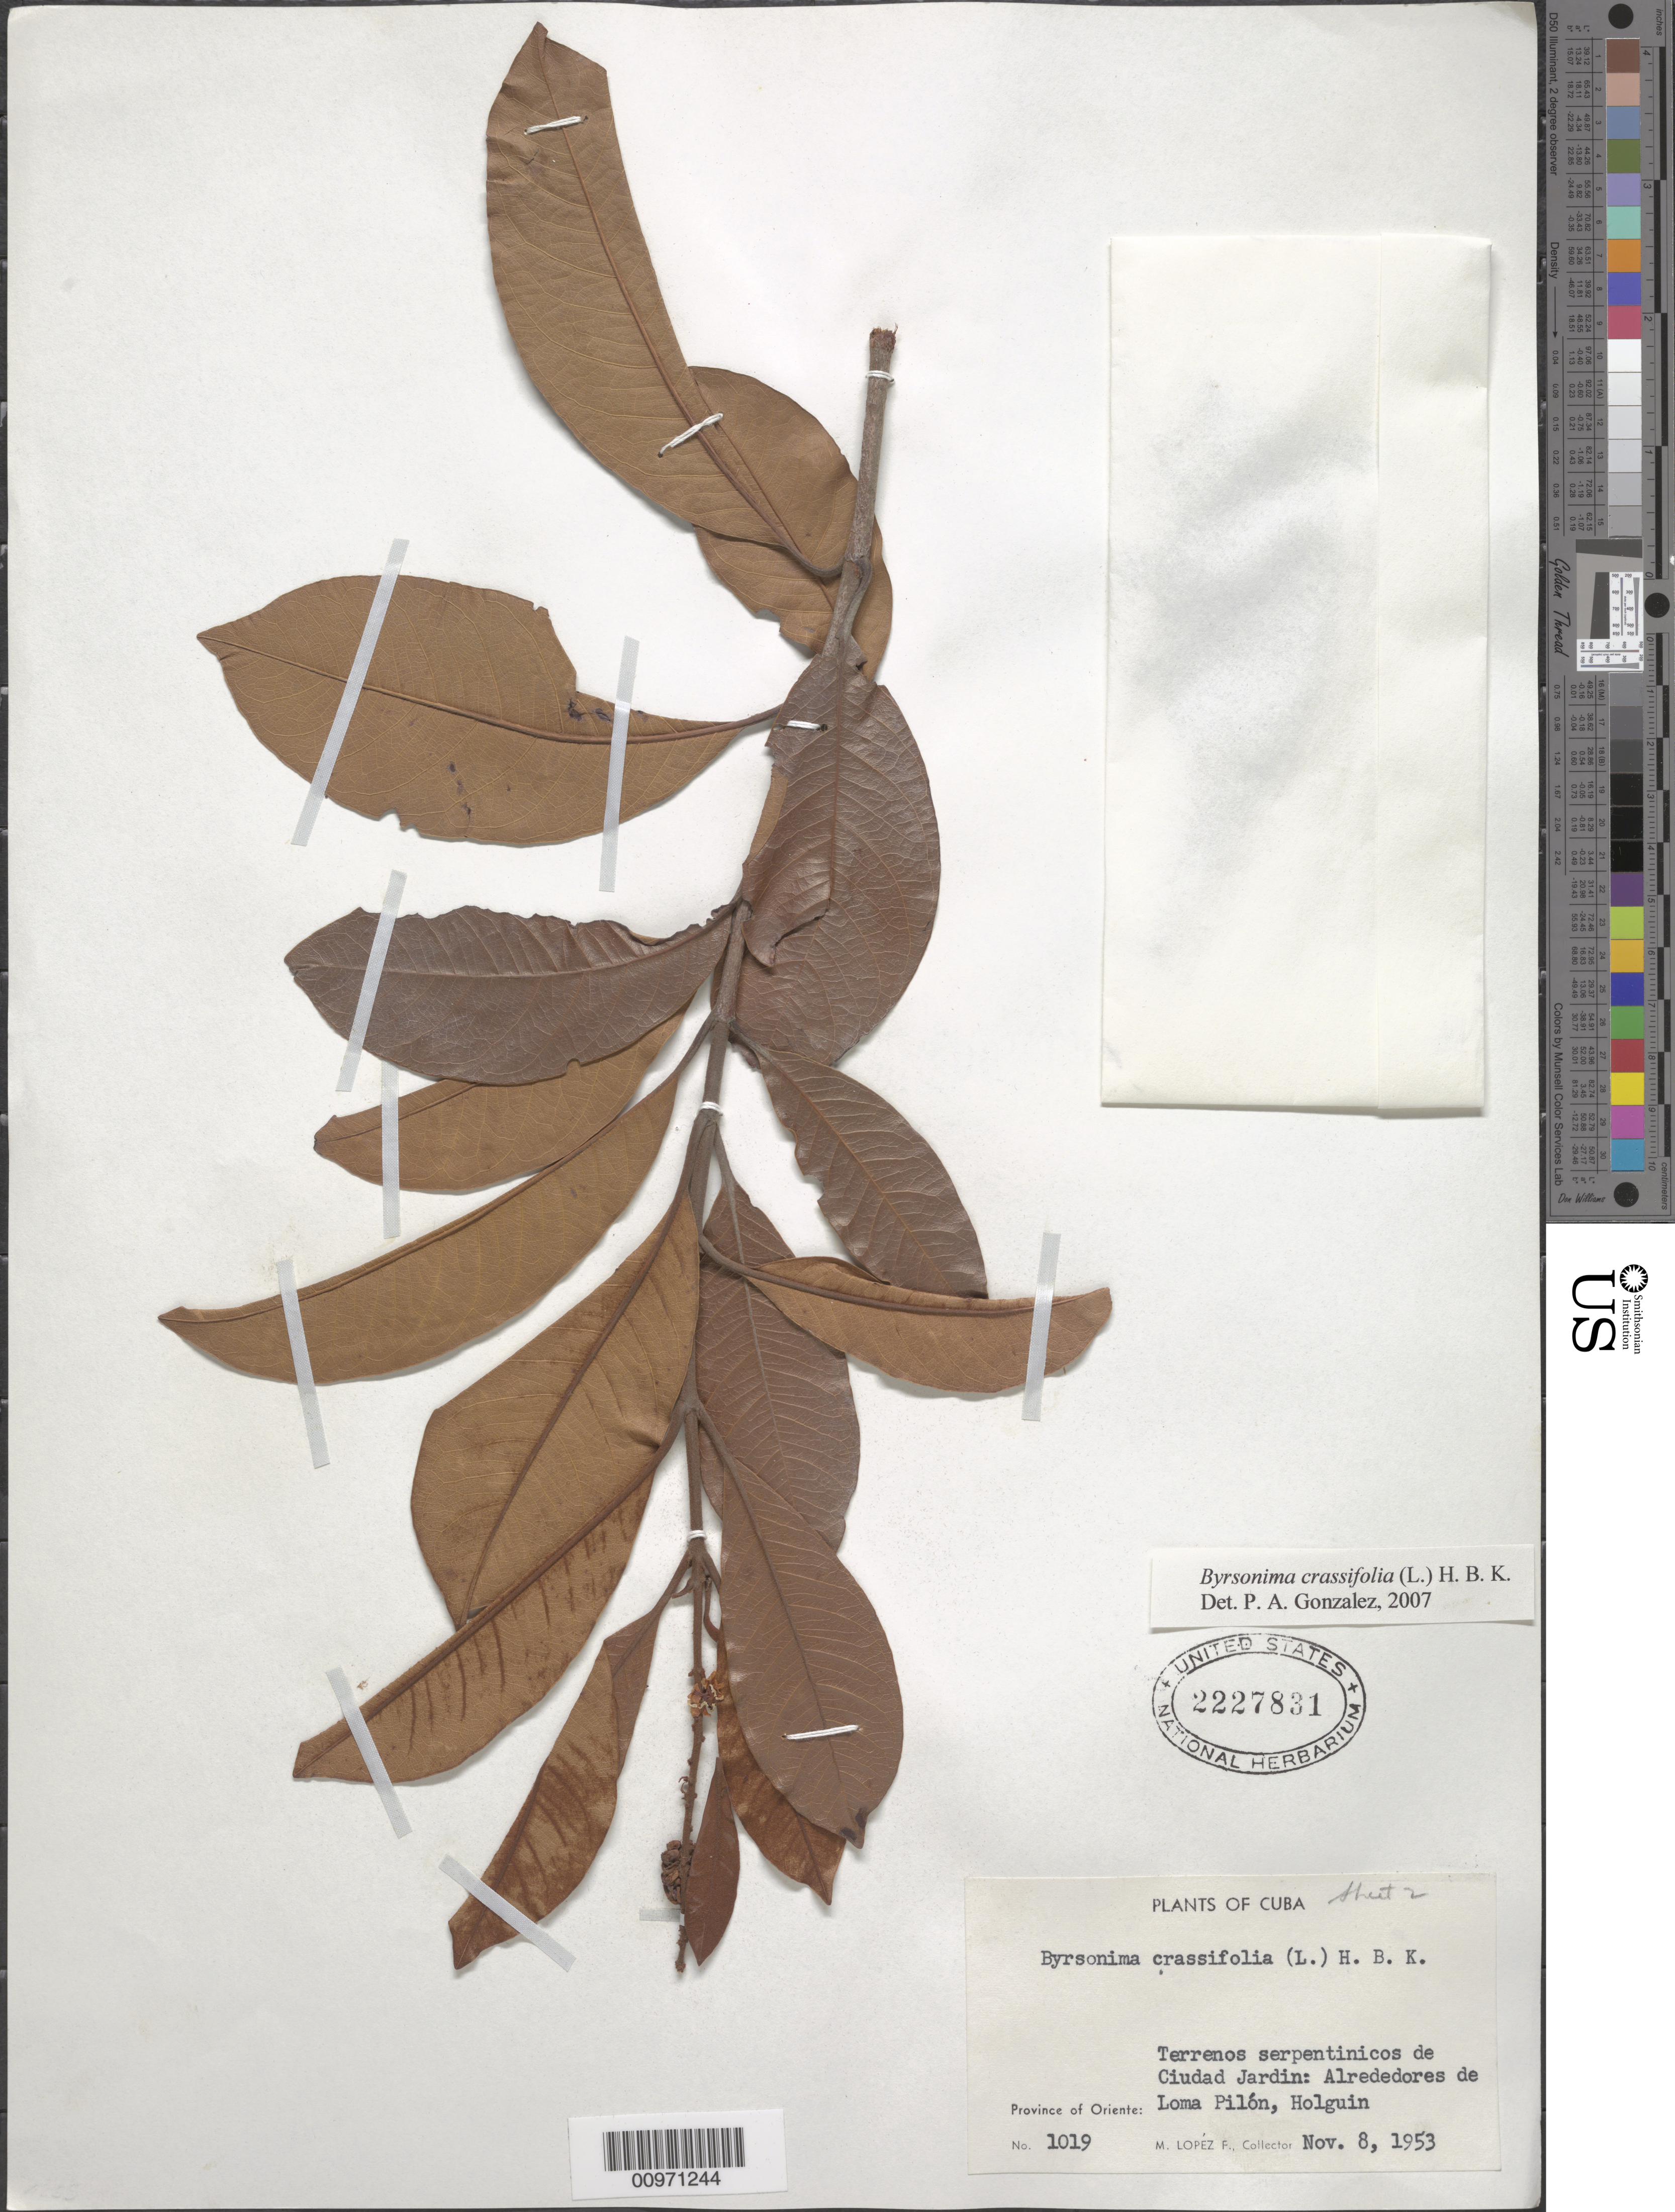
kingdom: Plantae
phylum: Tracheophyta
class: Magnoliopsida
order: Malpighiales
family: Malpighiaceae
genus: Byrsonima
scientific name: Byrsonima crassifolia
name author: (L.) Kunth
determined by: González, P. A.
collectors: M. López Figueiras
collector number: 1019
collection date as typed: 08 Nov 1953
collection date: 1953-11-08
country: Cuba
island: Cuba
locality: Ciudad Jardin, Loma Pilón, Holguin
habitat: Terrenos serpentinicos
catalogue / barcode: US 2227831